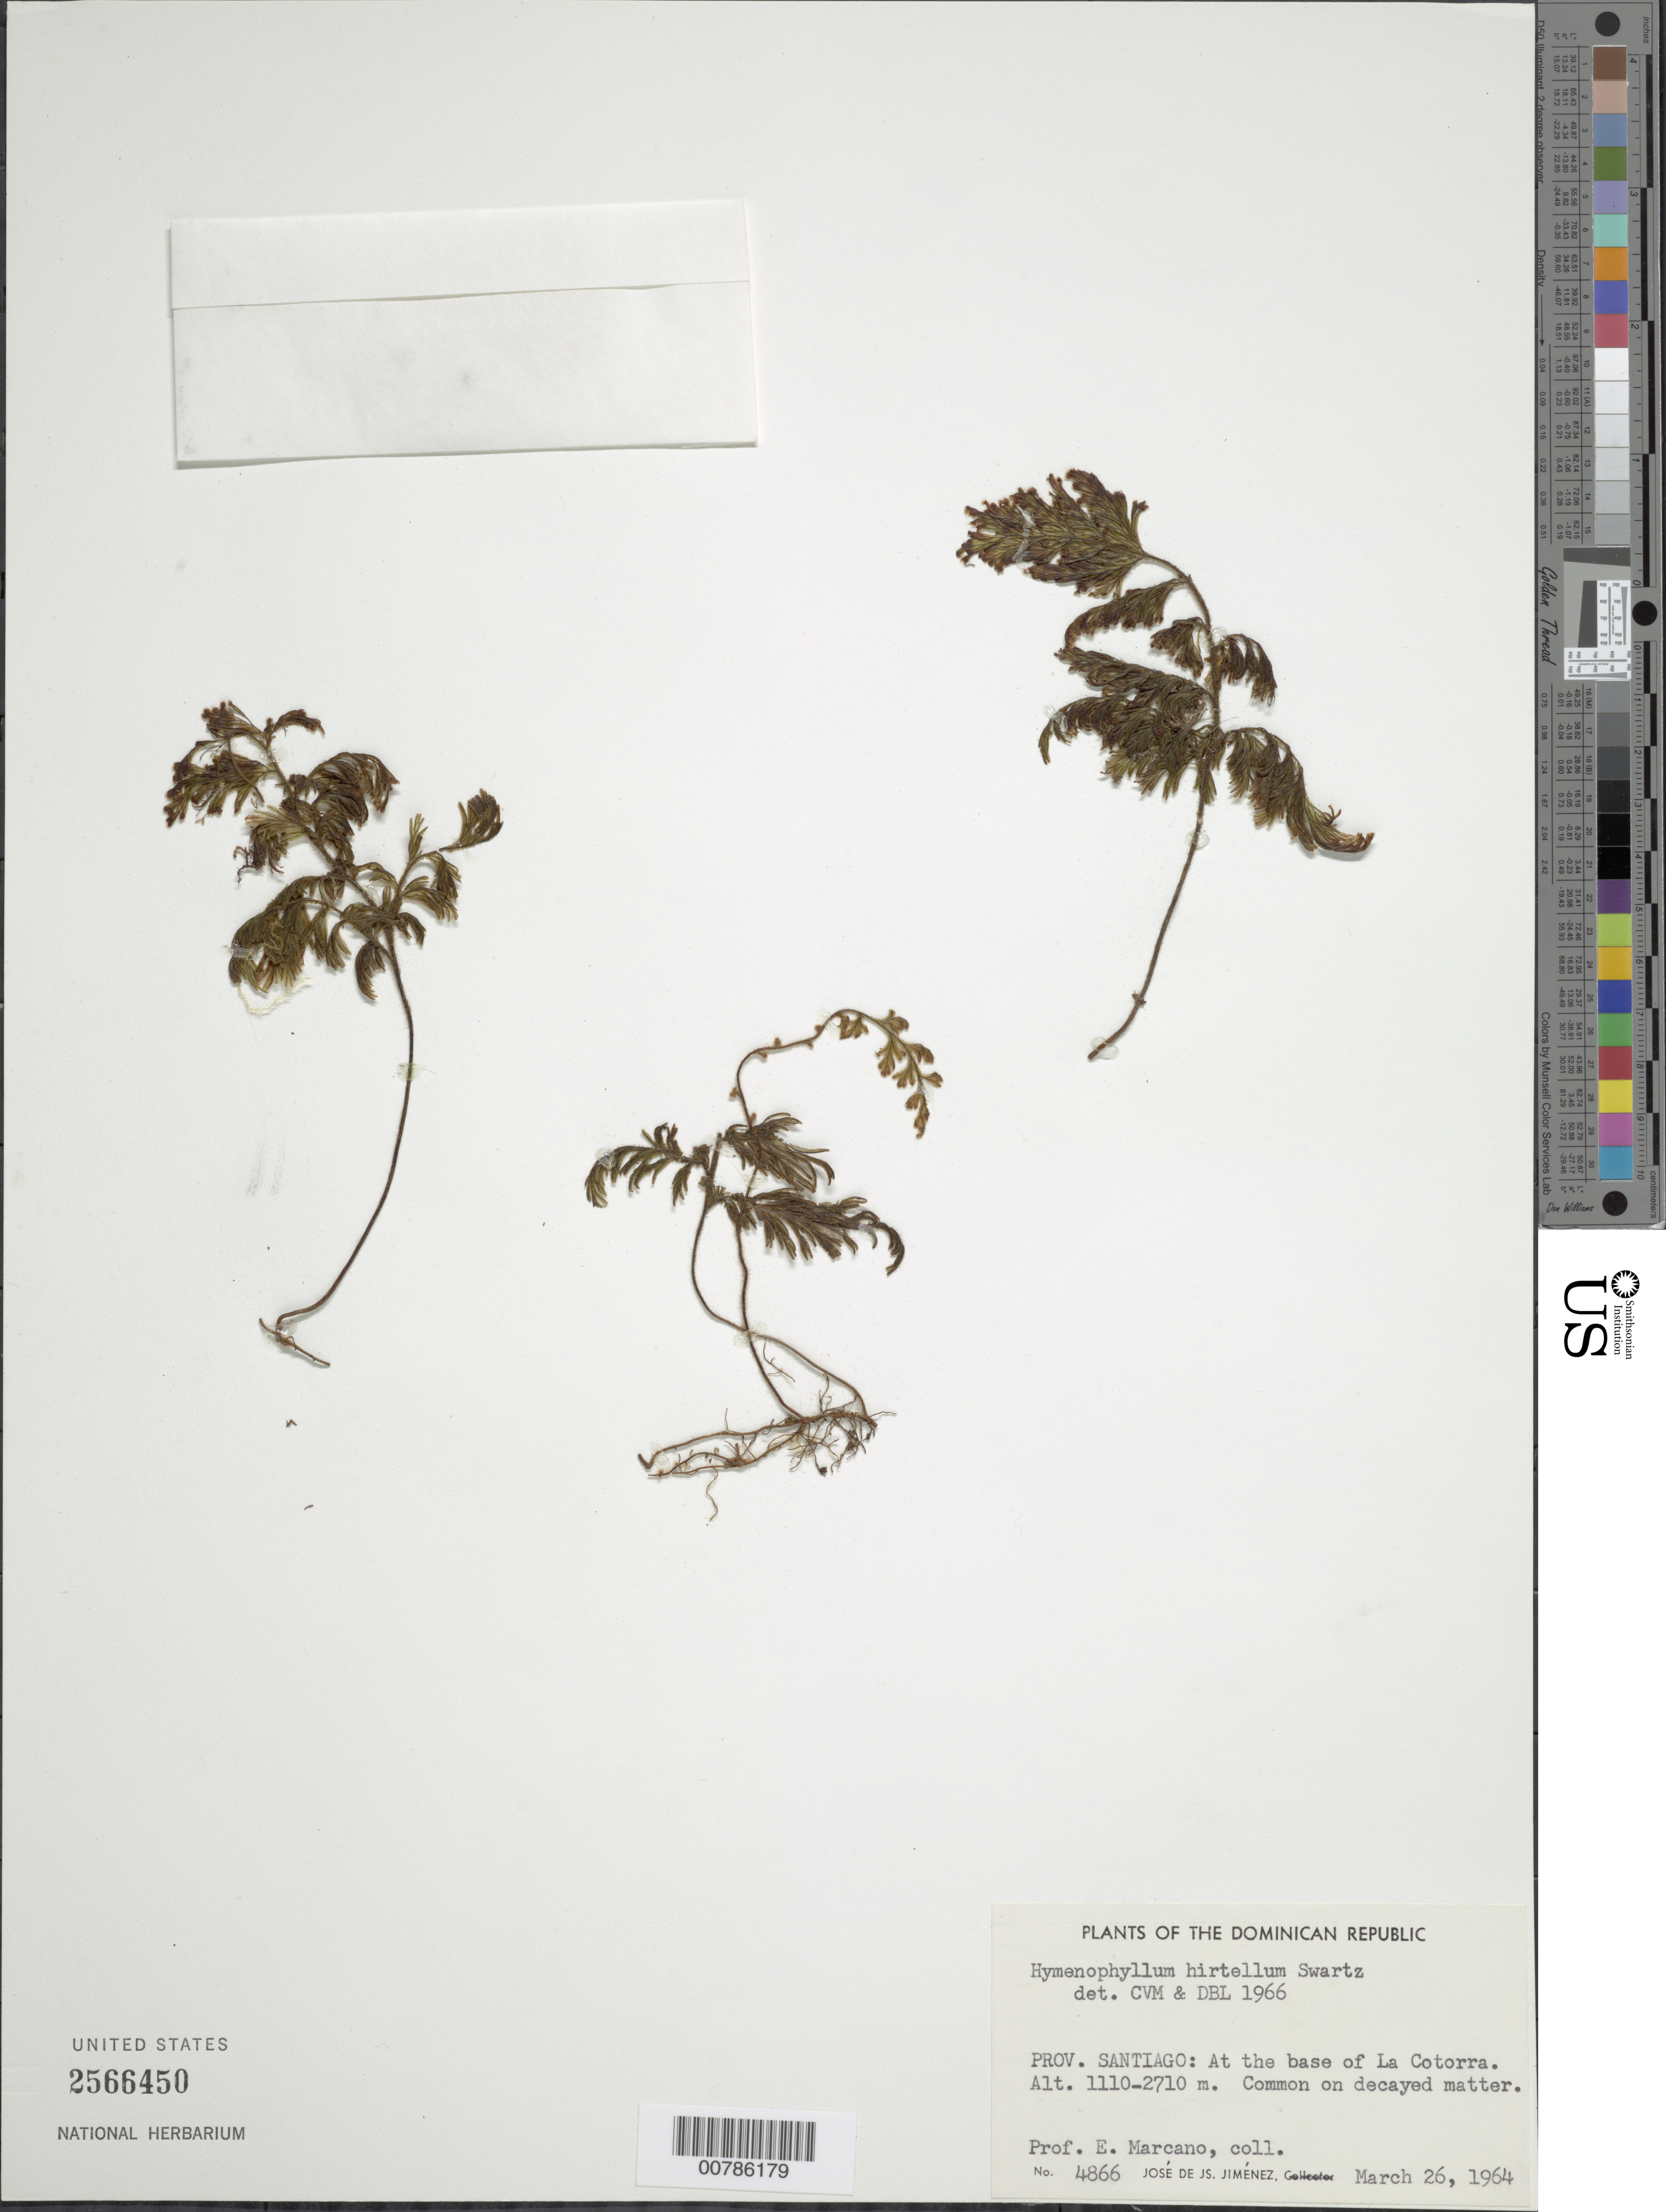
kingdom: Plantae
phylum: Tracheophyta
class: Polypodiopsida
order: Hymenophyllales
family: Hymenophyllaceae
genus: Hymenophyllum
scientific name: Hymenophyllum hirtellum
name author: Sw. in Schrad.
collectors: E. J. Marcano F. & J. J. Jiménez Almonte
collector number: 4866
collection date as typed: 26 Mar 1964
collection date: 1964-03-26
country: Dominican Republic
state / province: Santiago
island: Hispaniola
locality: La Cotorra, at base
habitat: On decayed matter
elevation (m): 1110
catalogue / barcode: US 2566450